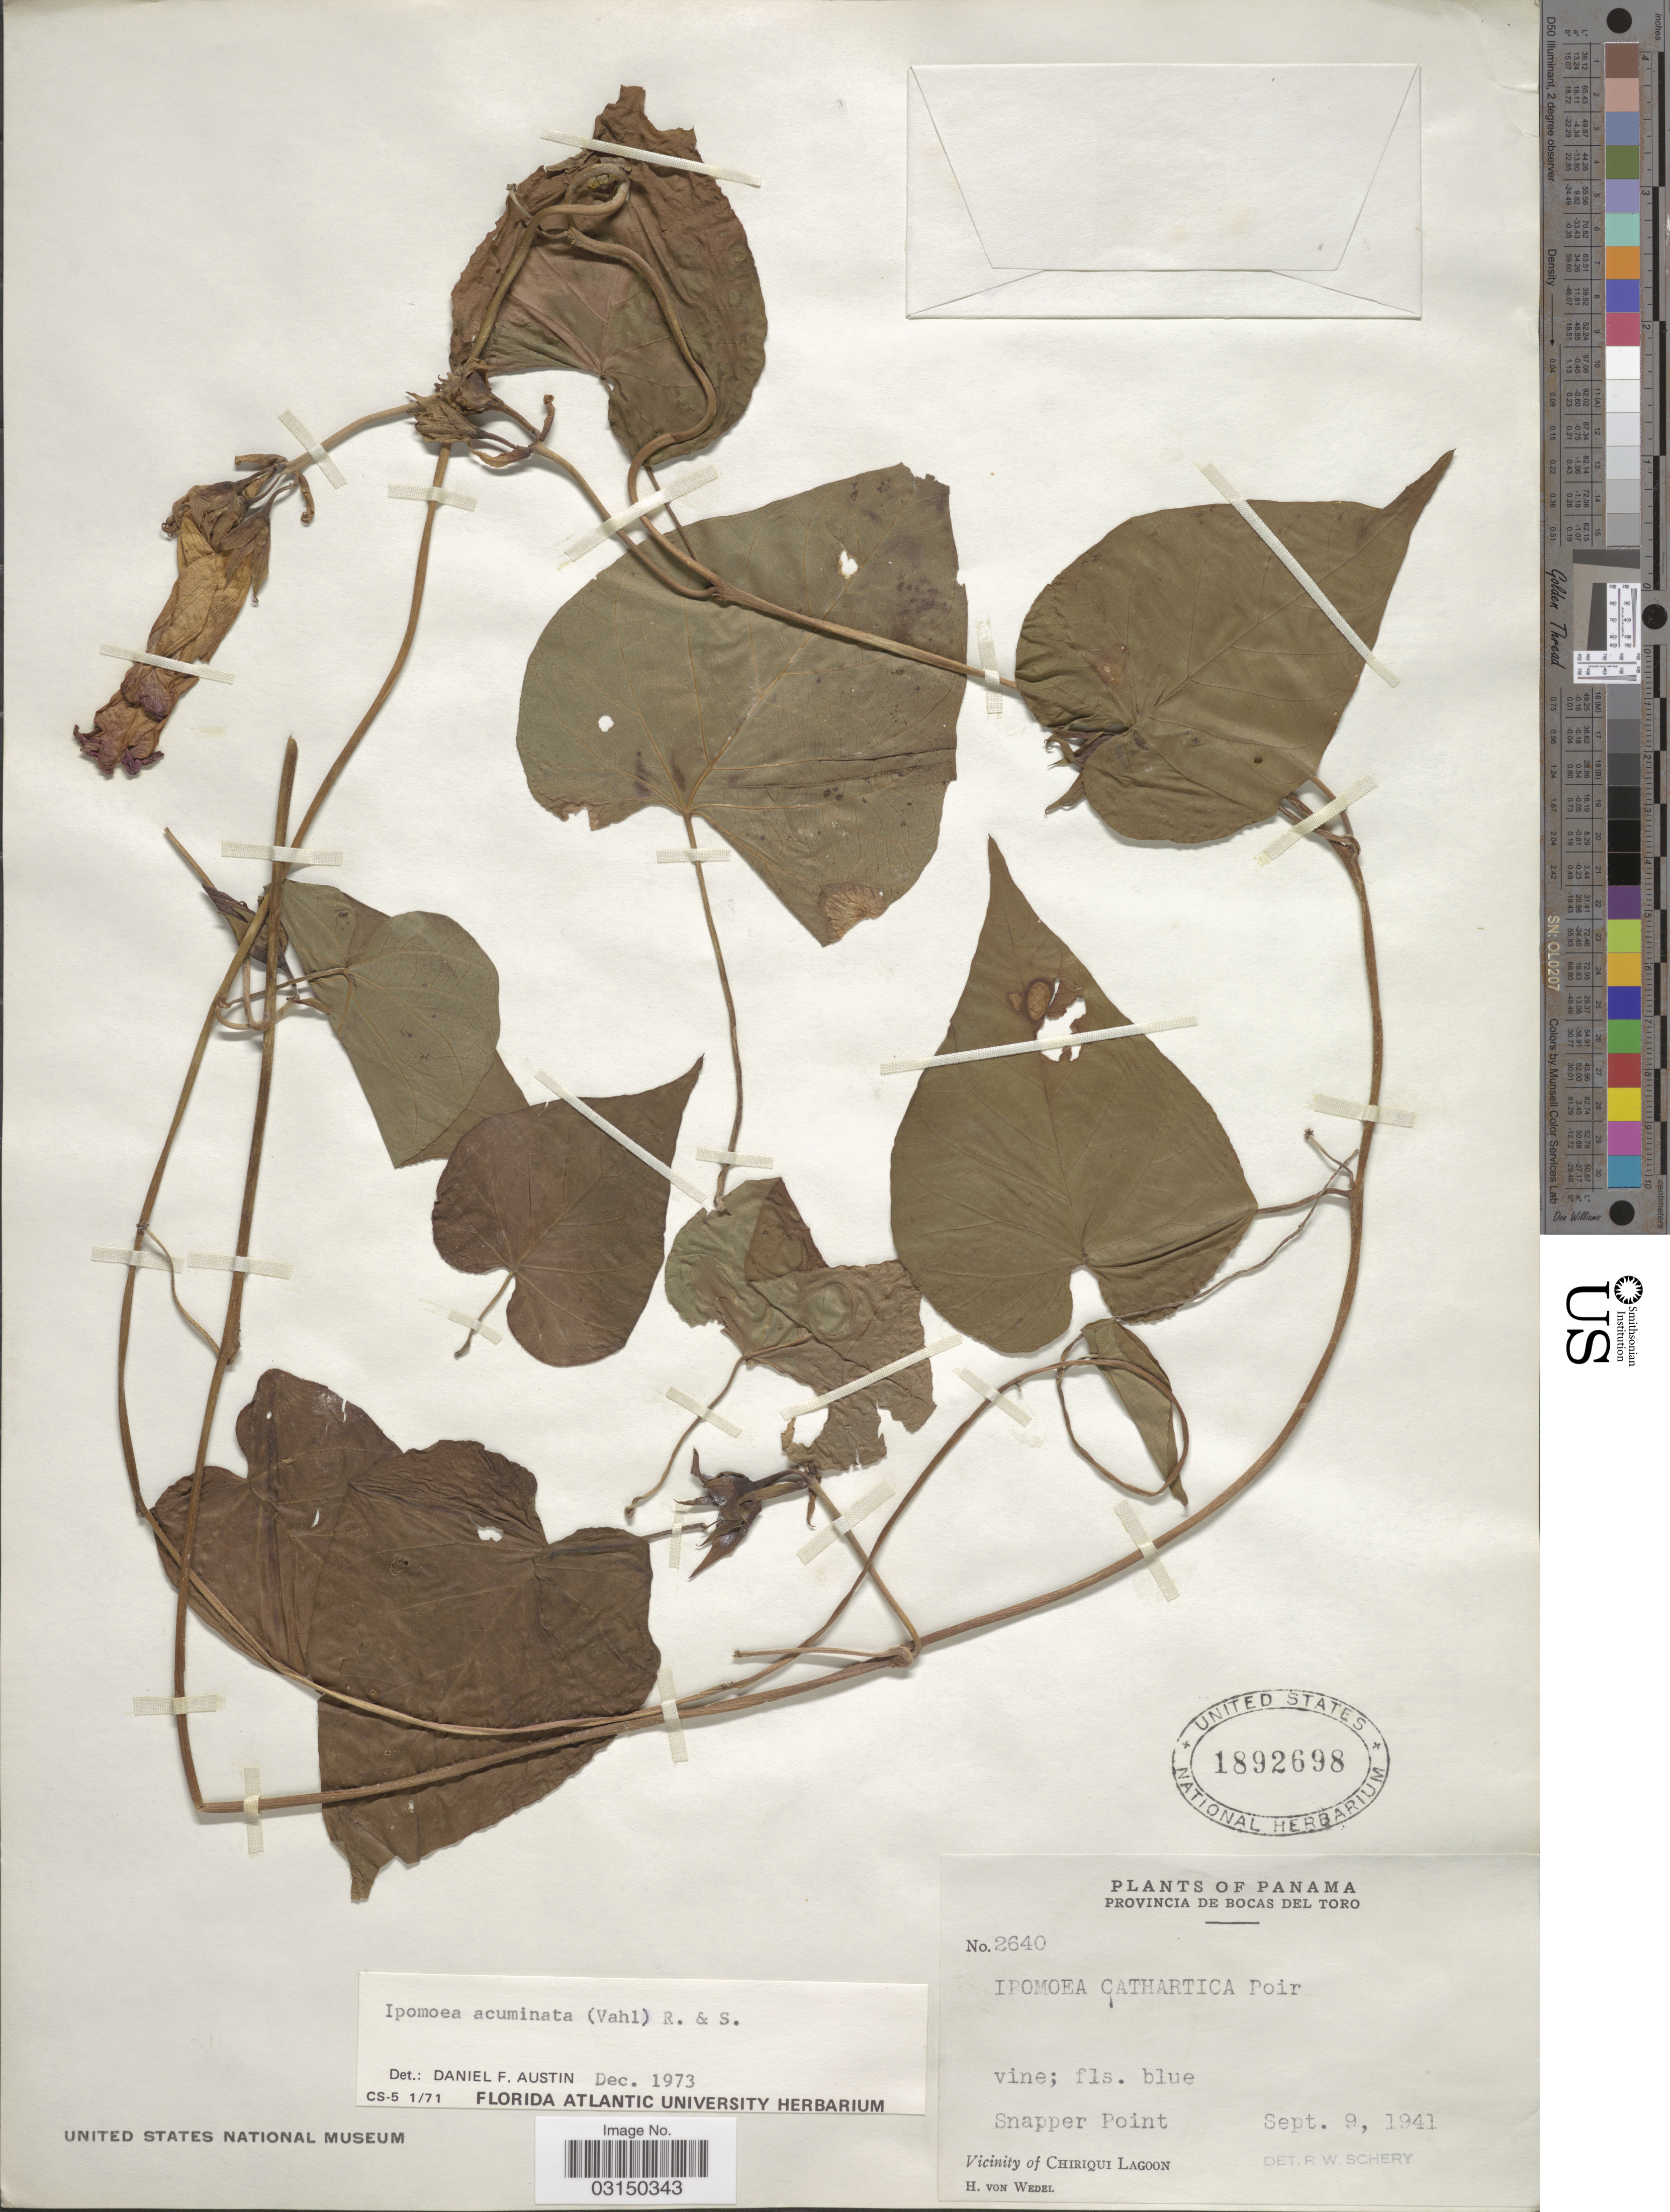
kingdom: Plantae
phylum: Tracheophyta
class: Magnoliopsida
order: Solanales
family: Convolvulaceae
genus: Ipomoea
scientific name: Ipomoea indica (Burm.) Merr. var. indica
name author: (Burm.) Merr.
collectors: H. von Wedel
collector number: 2640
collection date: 1941-09-09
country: Panama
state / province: Bocas del Toro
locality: Provincia de Bocas del Toro. Snapper Point. Vicinity of Chiriqui Lagoon.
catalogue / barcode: US 1892698